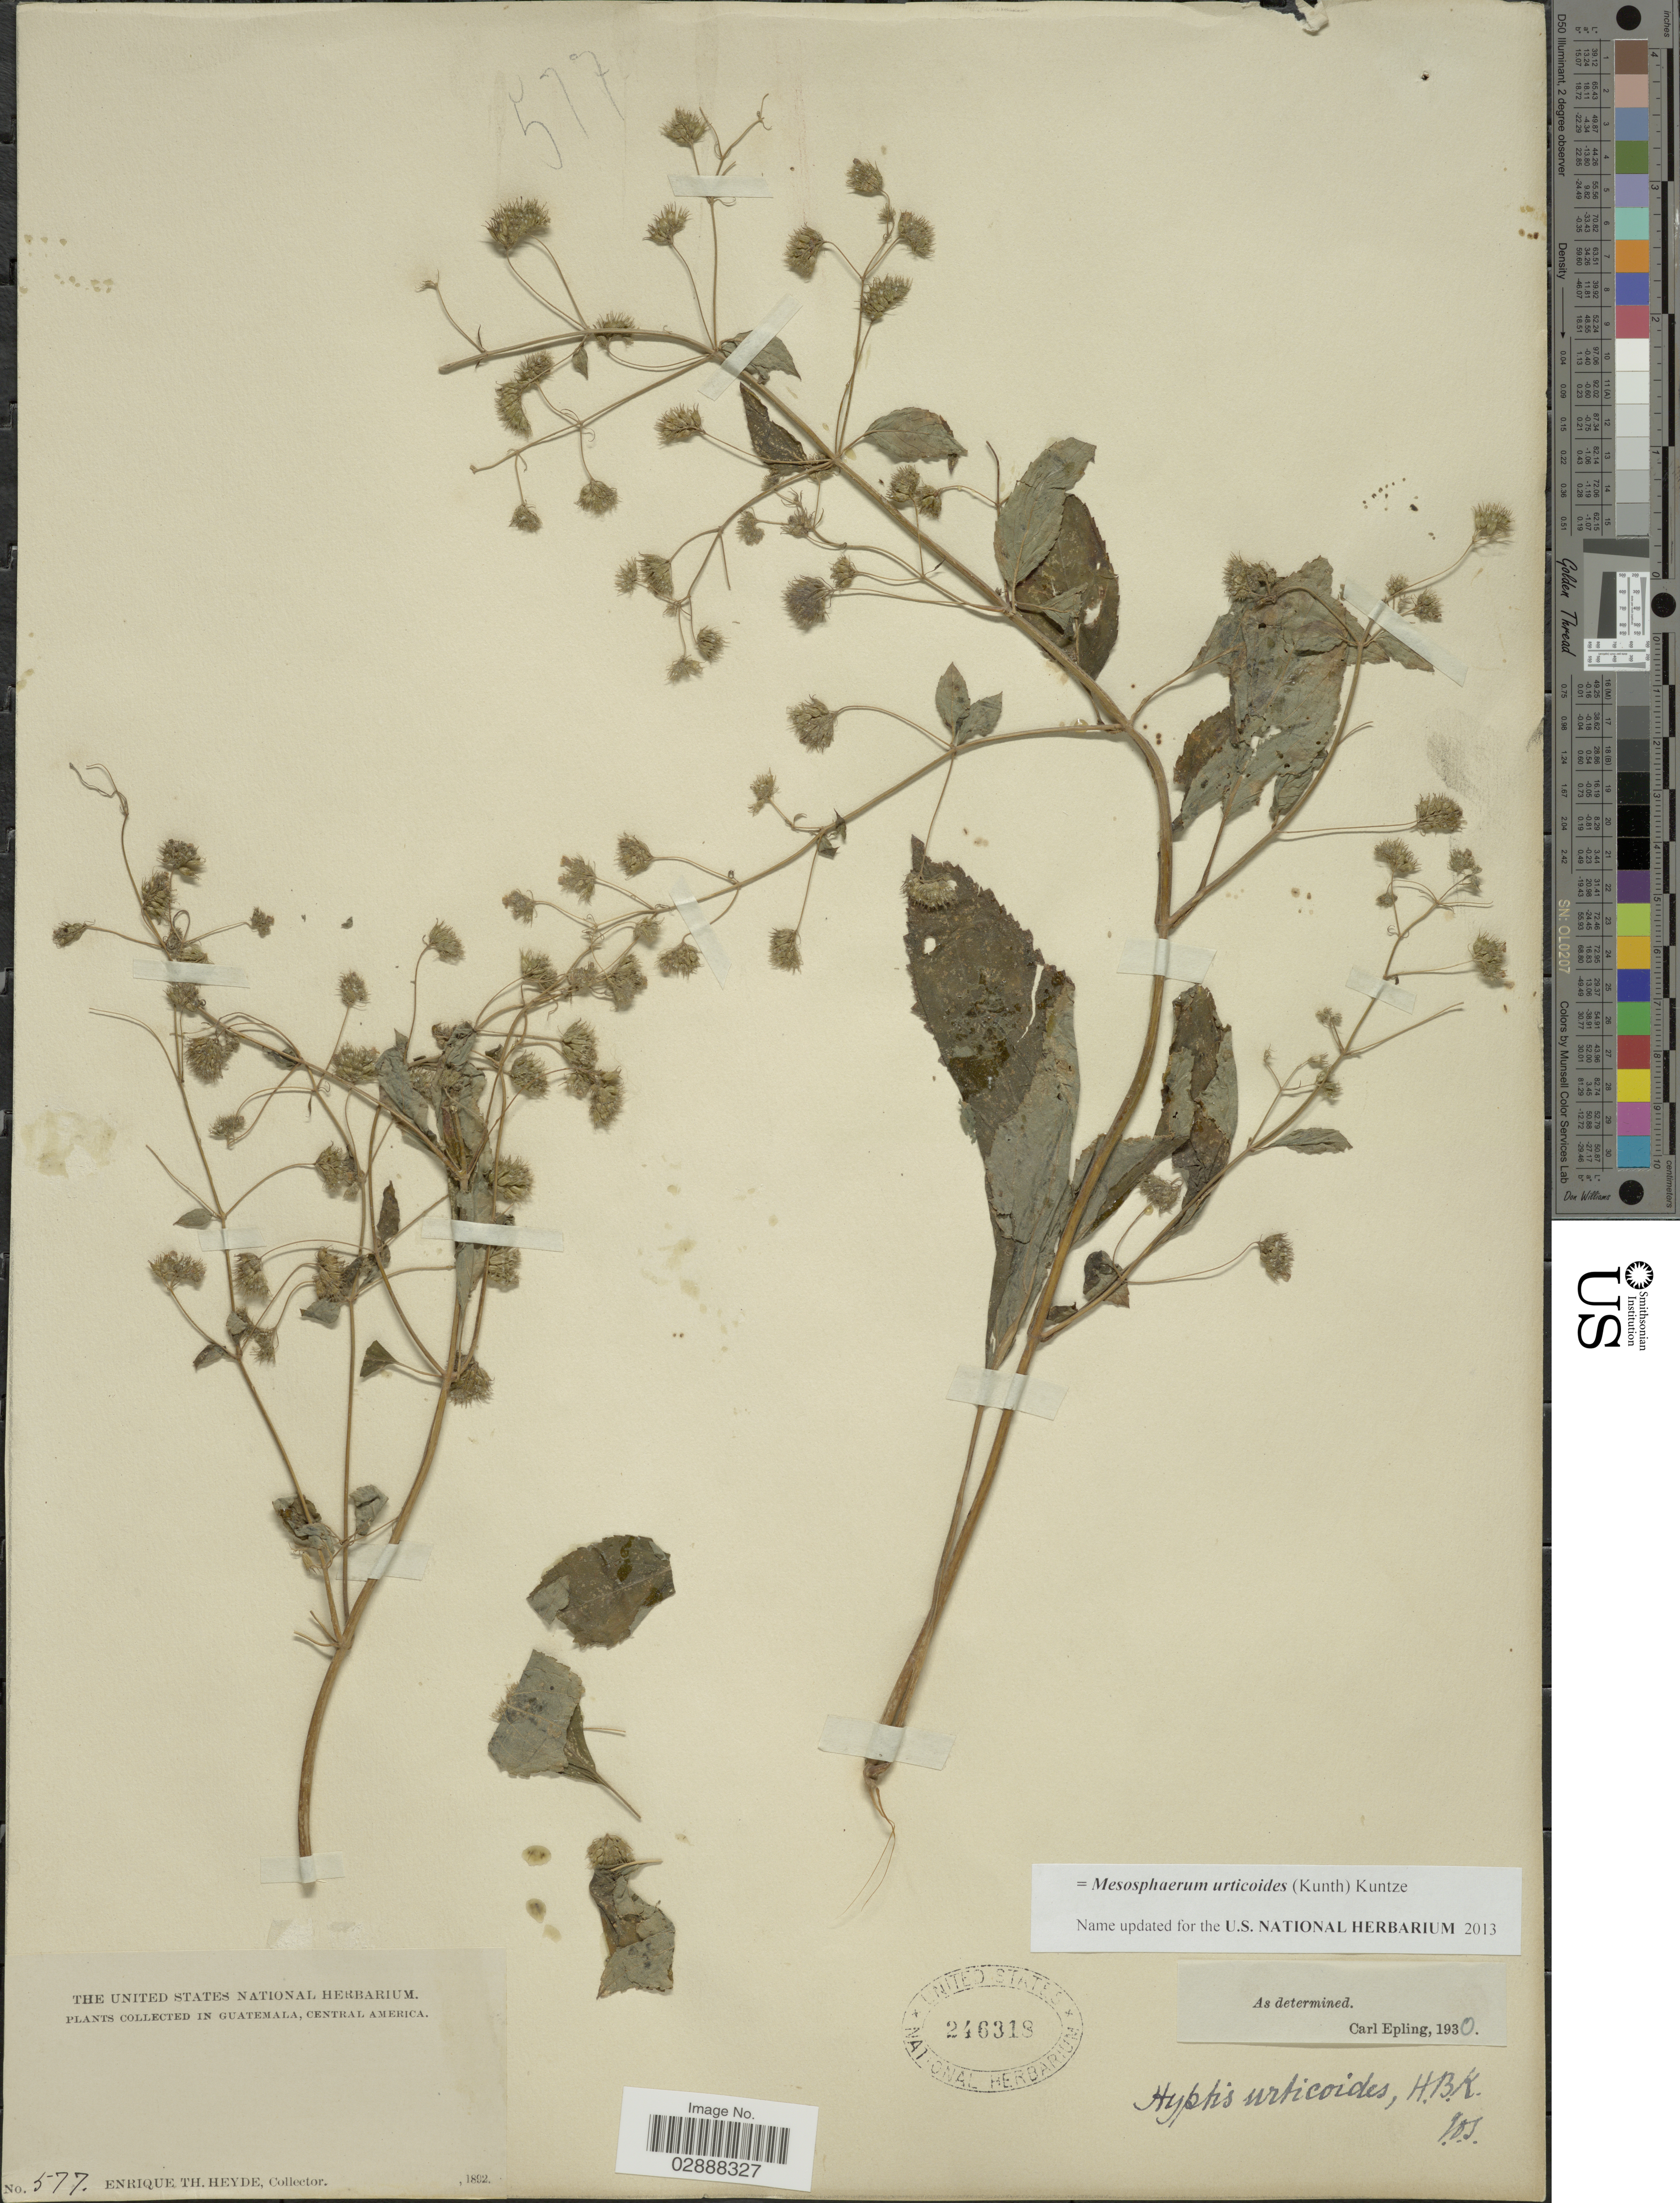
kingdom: Plantae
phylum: Tracheophyta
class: Magnoliopsida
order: Lamiales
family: Lamiaceae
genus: Mesosphaerum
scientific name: Mesosphaerum urticoides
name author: (Kunth) Kuntze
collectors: E. T. Heyde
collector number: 577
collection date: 1892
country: Guatemala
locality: Central America.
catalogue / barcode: US 246318